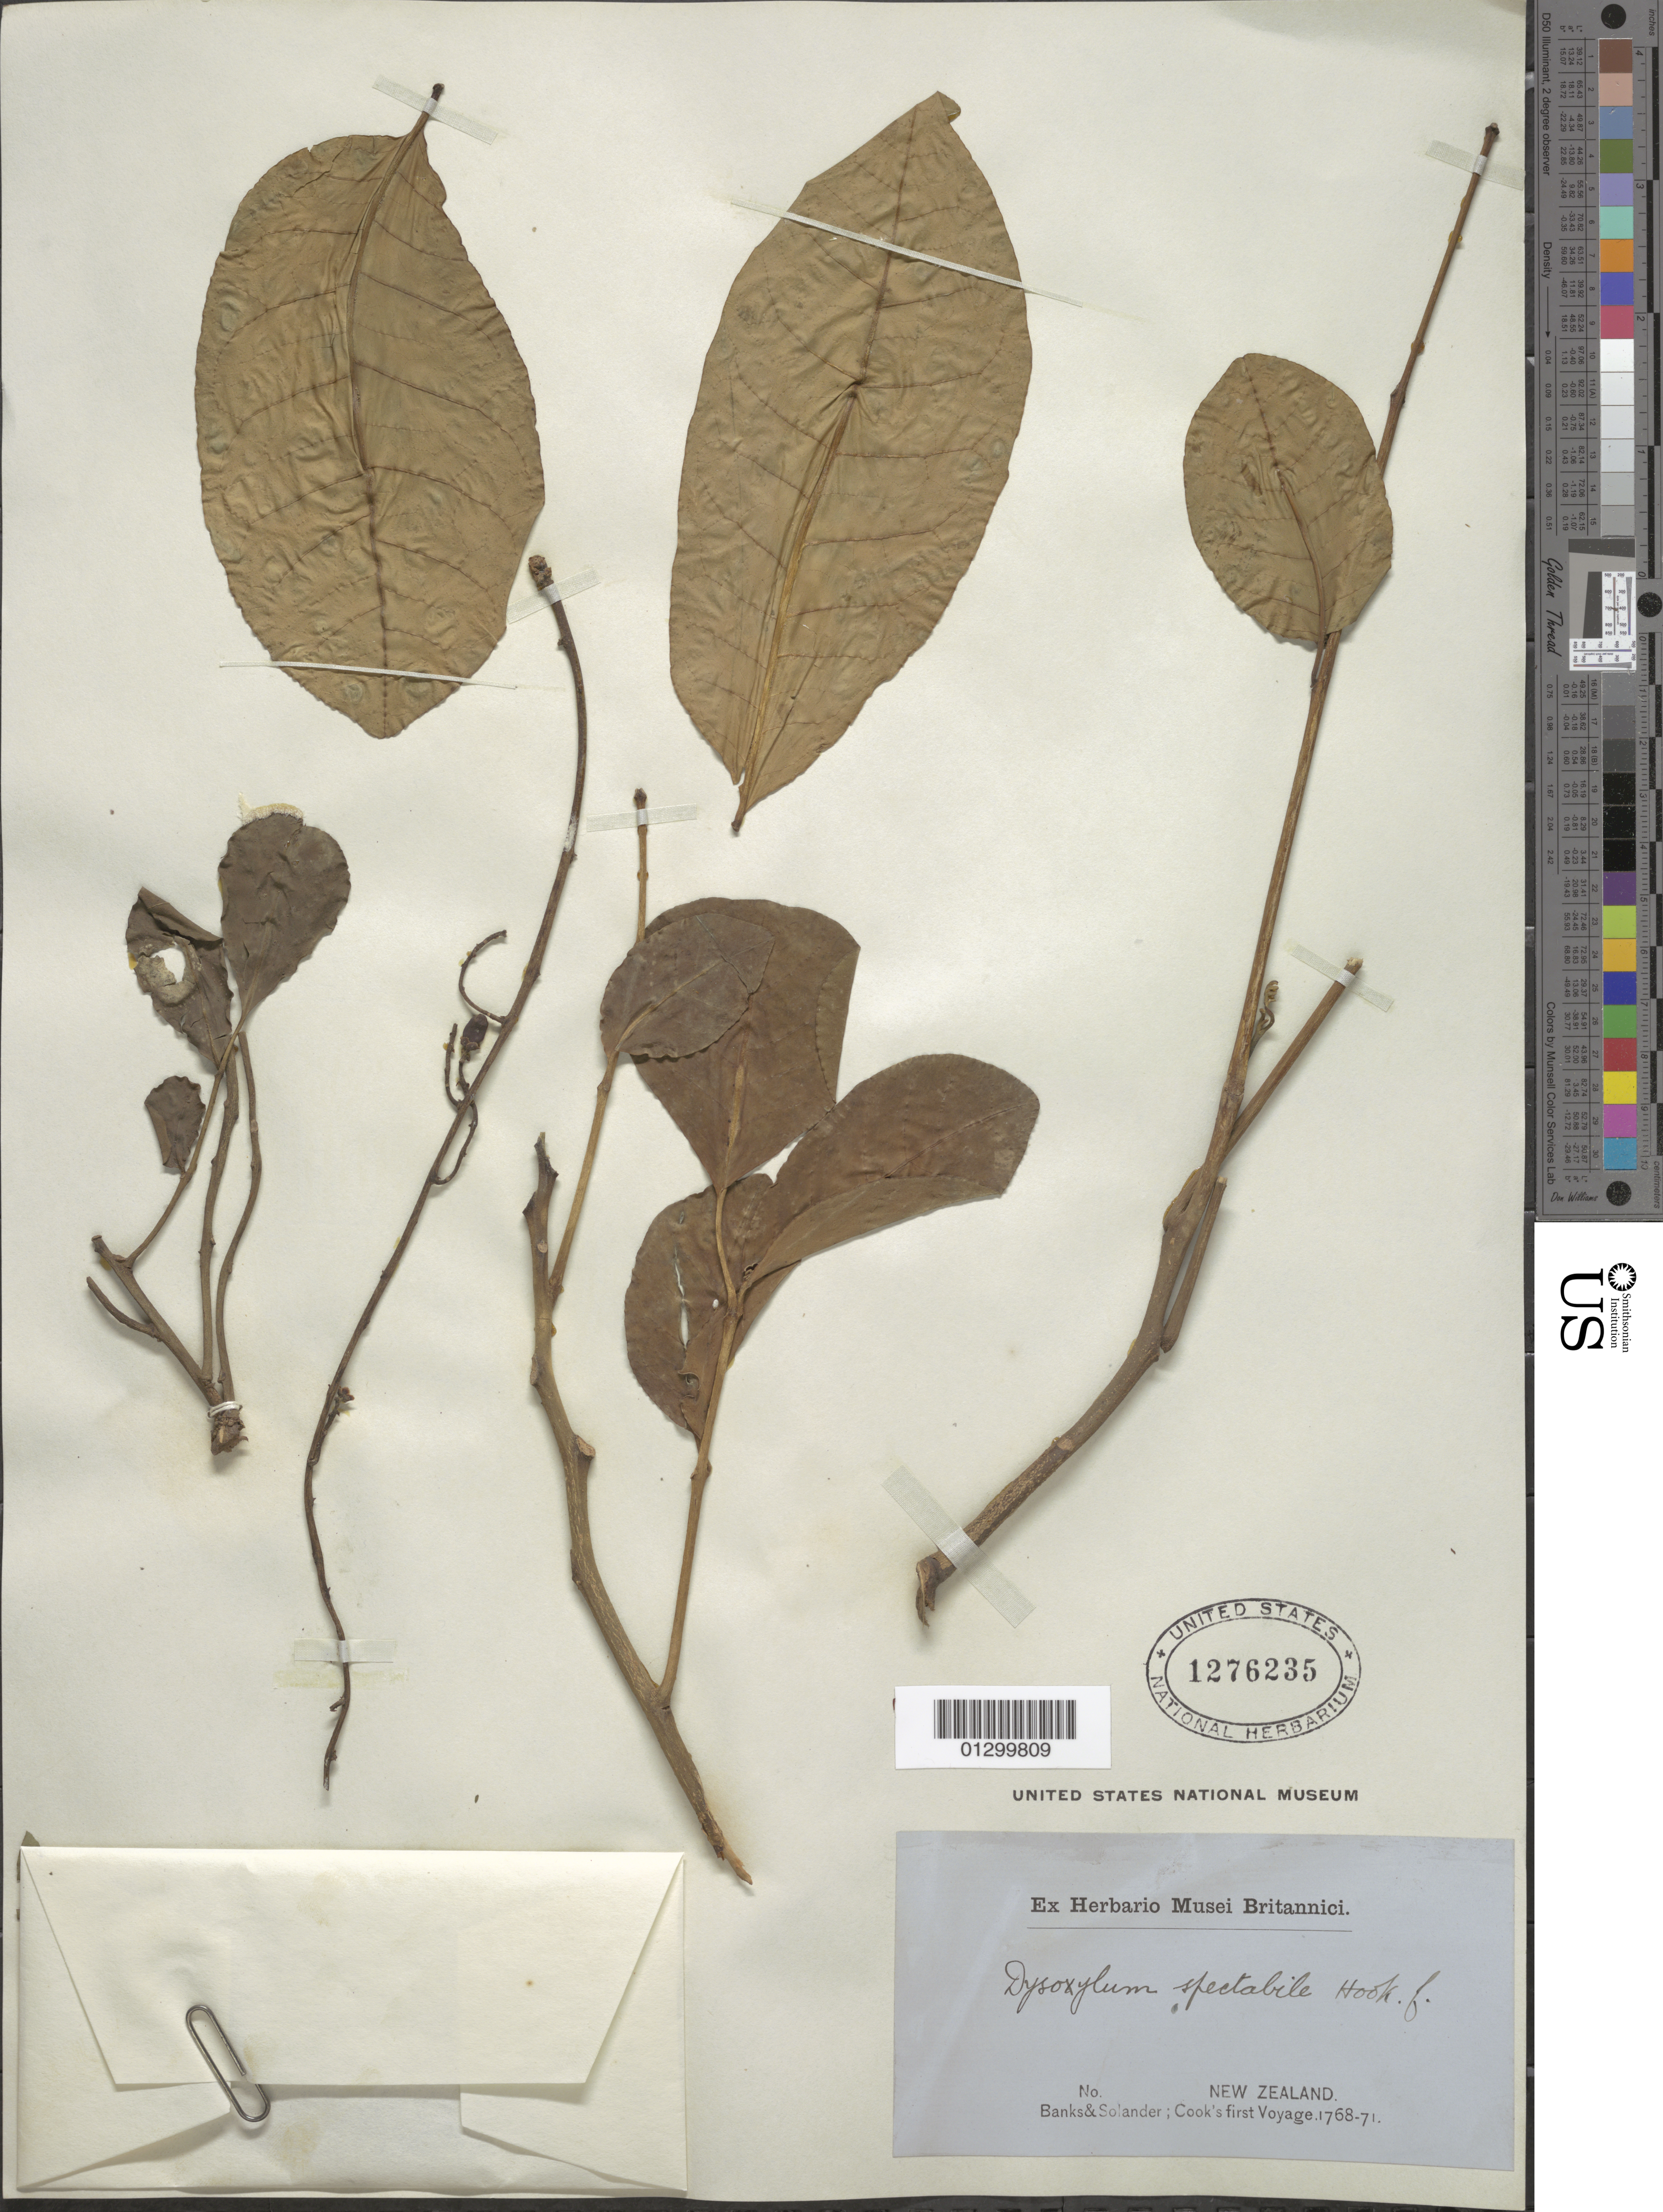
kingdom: Plantae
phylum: Tracheophyta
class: Magnoliopsida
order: Sapindales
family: Meliaceae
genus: Didymocheton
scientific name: Didymocheton spectabilis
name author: (G. Forst.) Mabb. & Holzmeyer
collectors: J. Banks & D. C. Solander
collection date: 1768/1771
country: New Zealand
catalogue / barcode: US 1276235